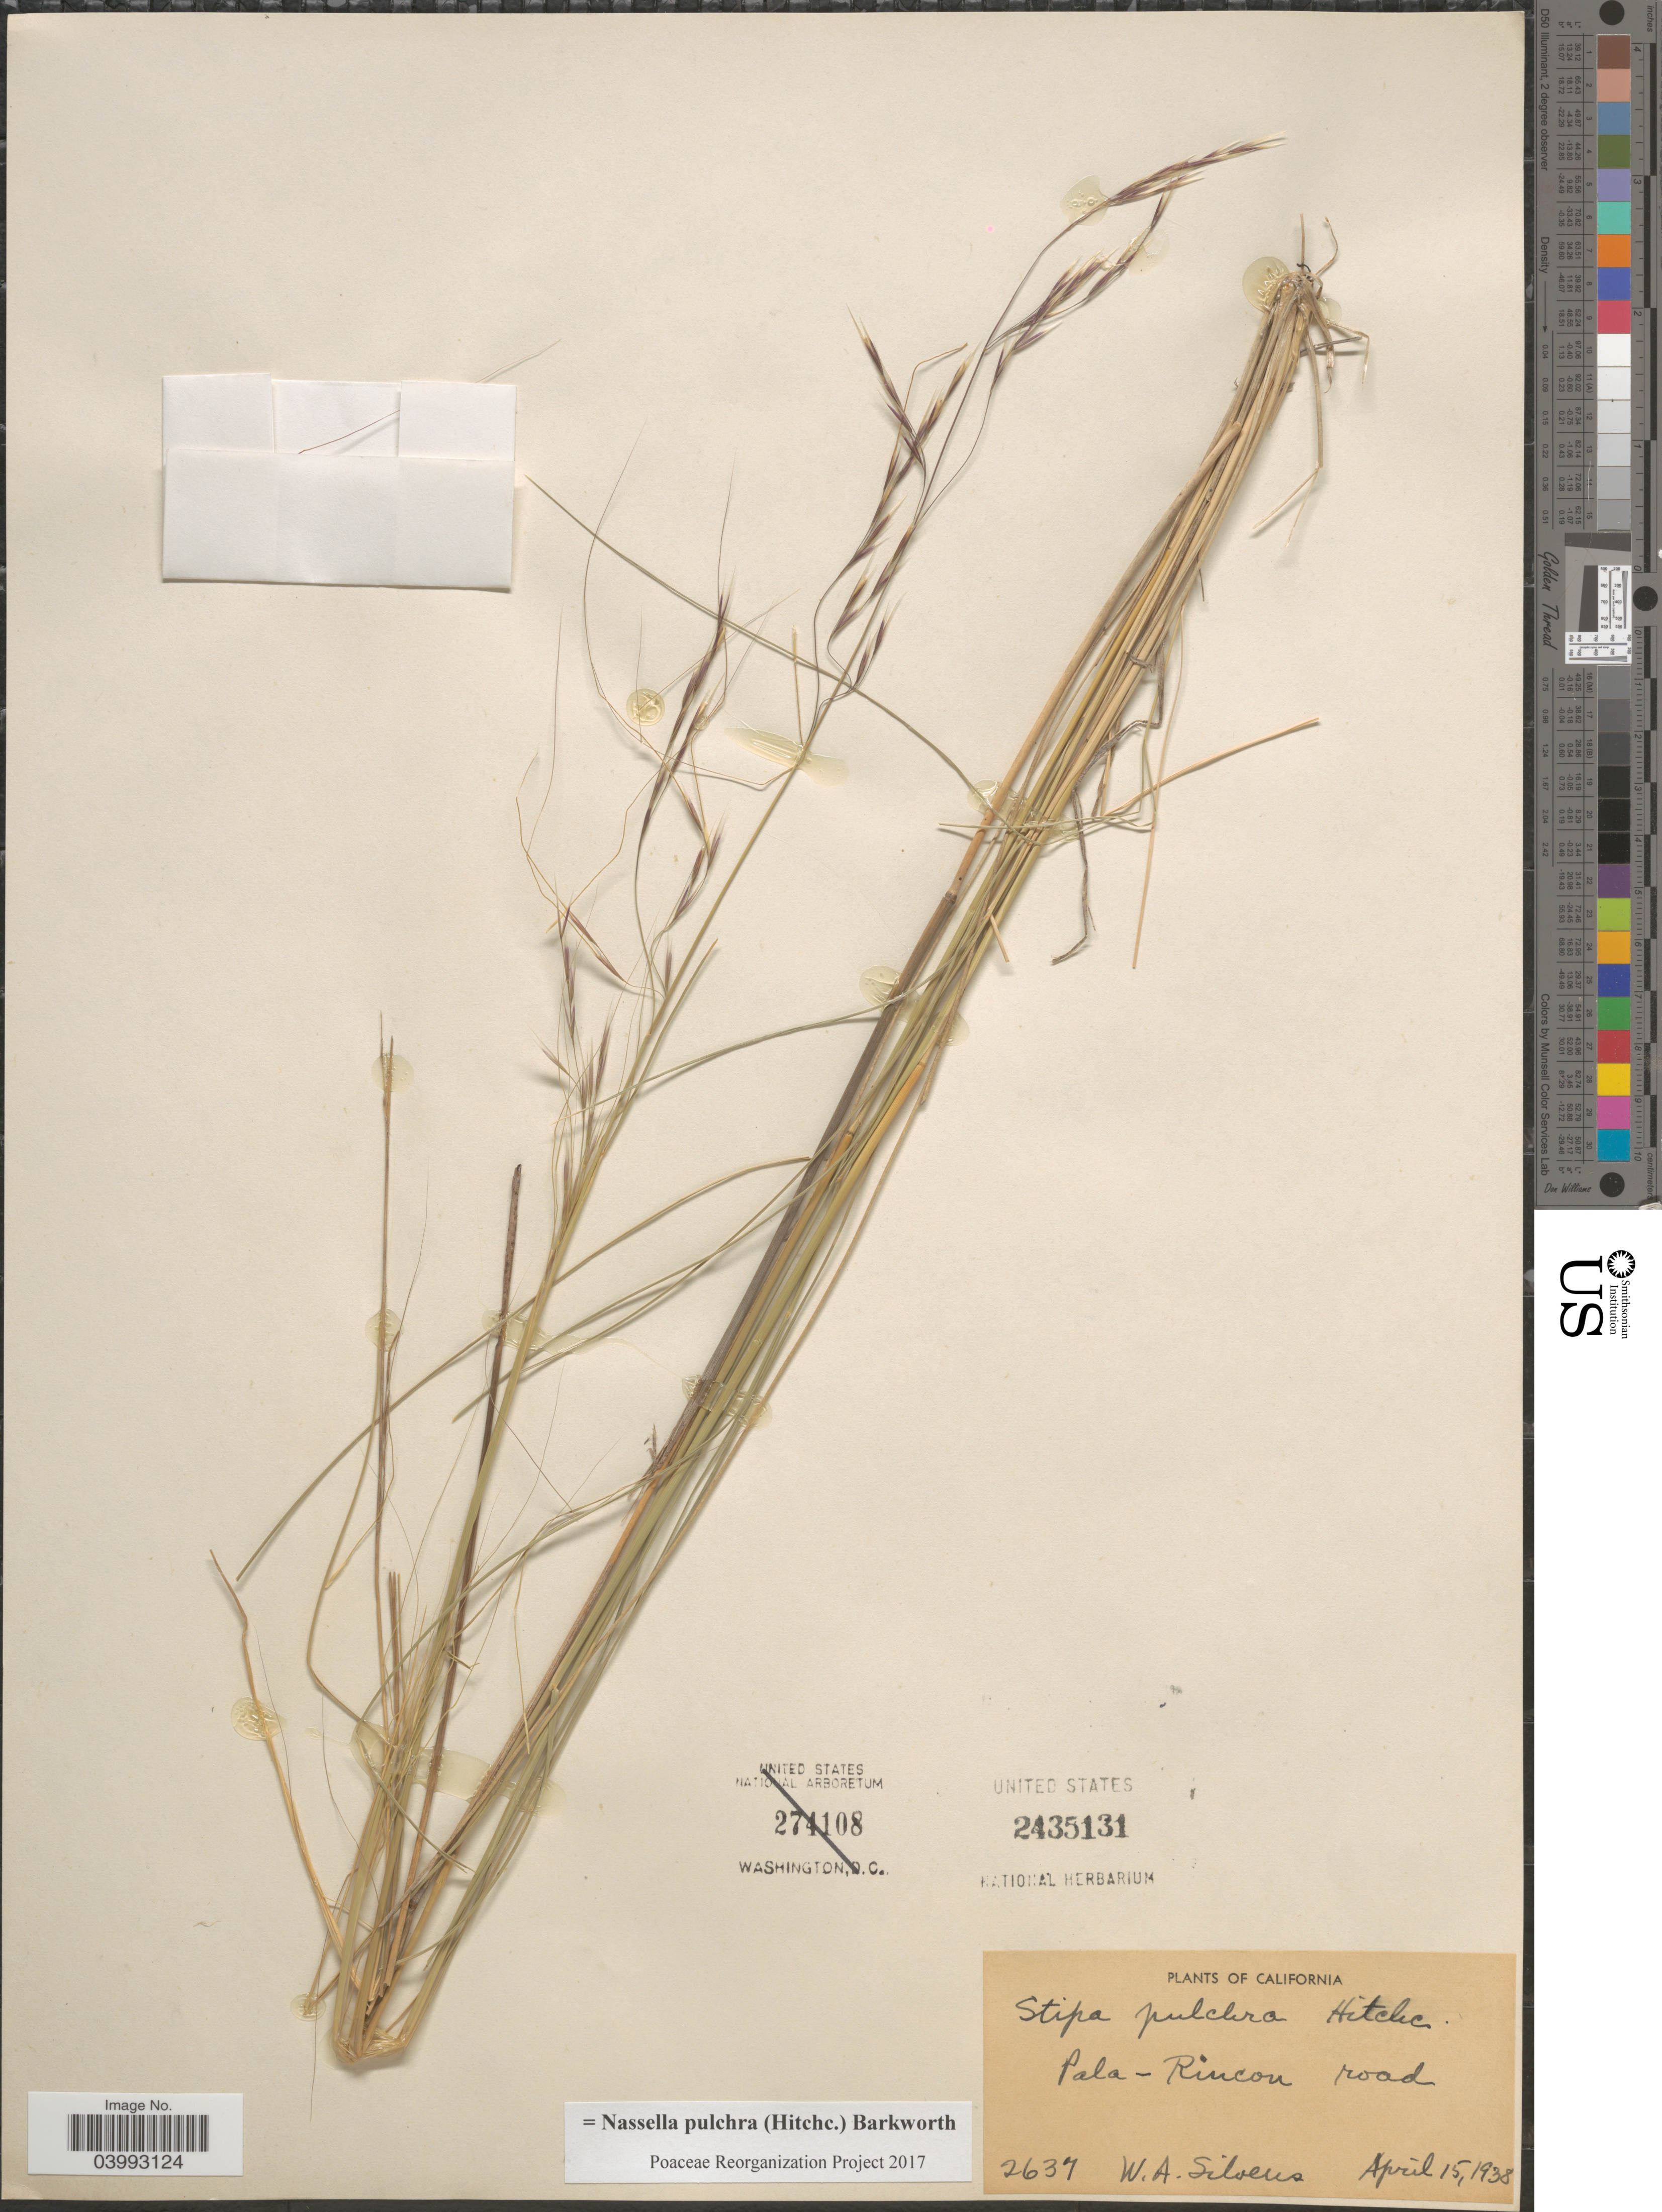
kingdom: Plantae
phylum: Tracheophyta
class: Liliopsida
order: Poales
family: Poaceae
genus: Nassella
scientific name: Nassella pulchra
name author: (Hitchc.) Barkworth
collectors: W. Silveus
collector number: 2637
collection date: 1938-04-15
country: United States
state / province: California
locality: Pala-Rincon road.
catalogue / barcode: US 2435131